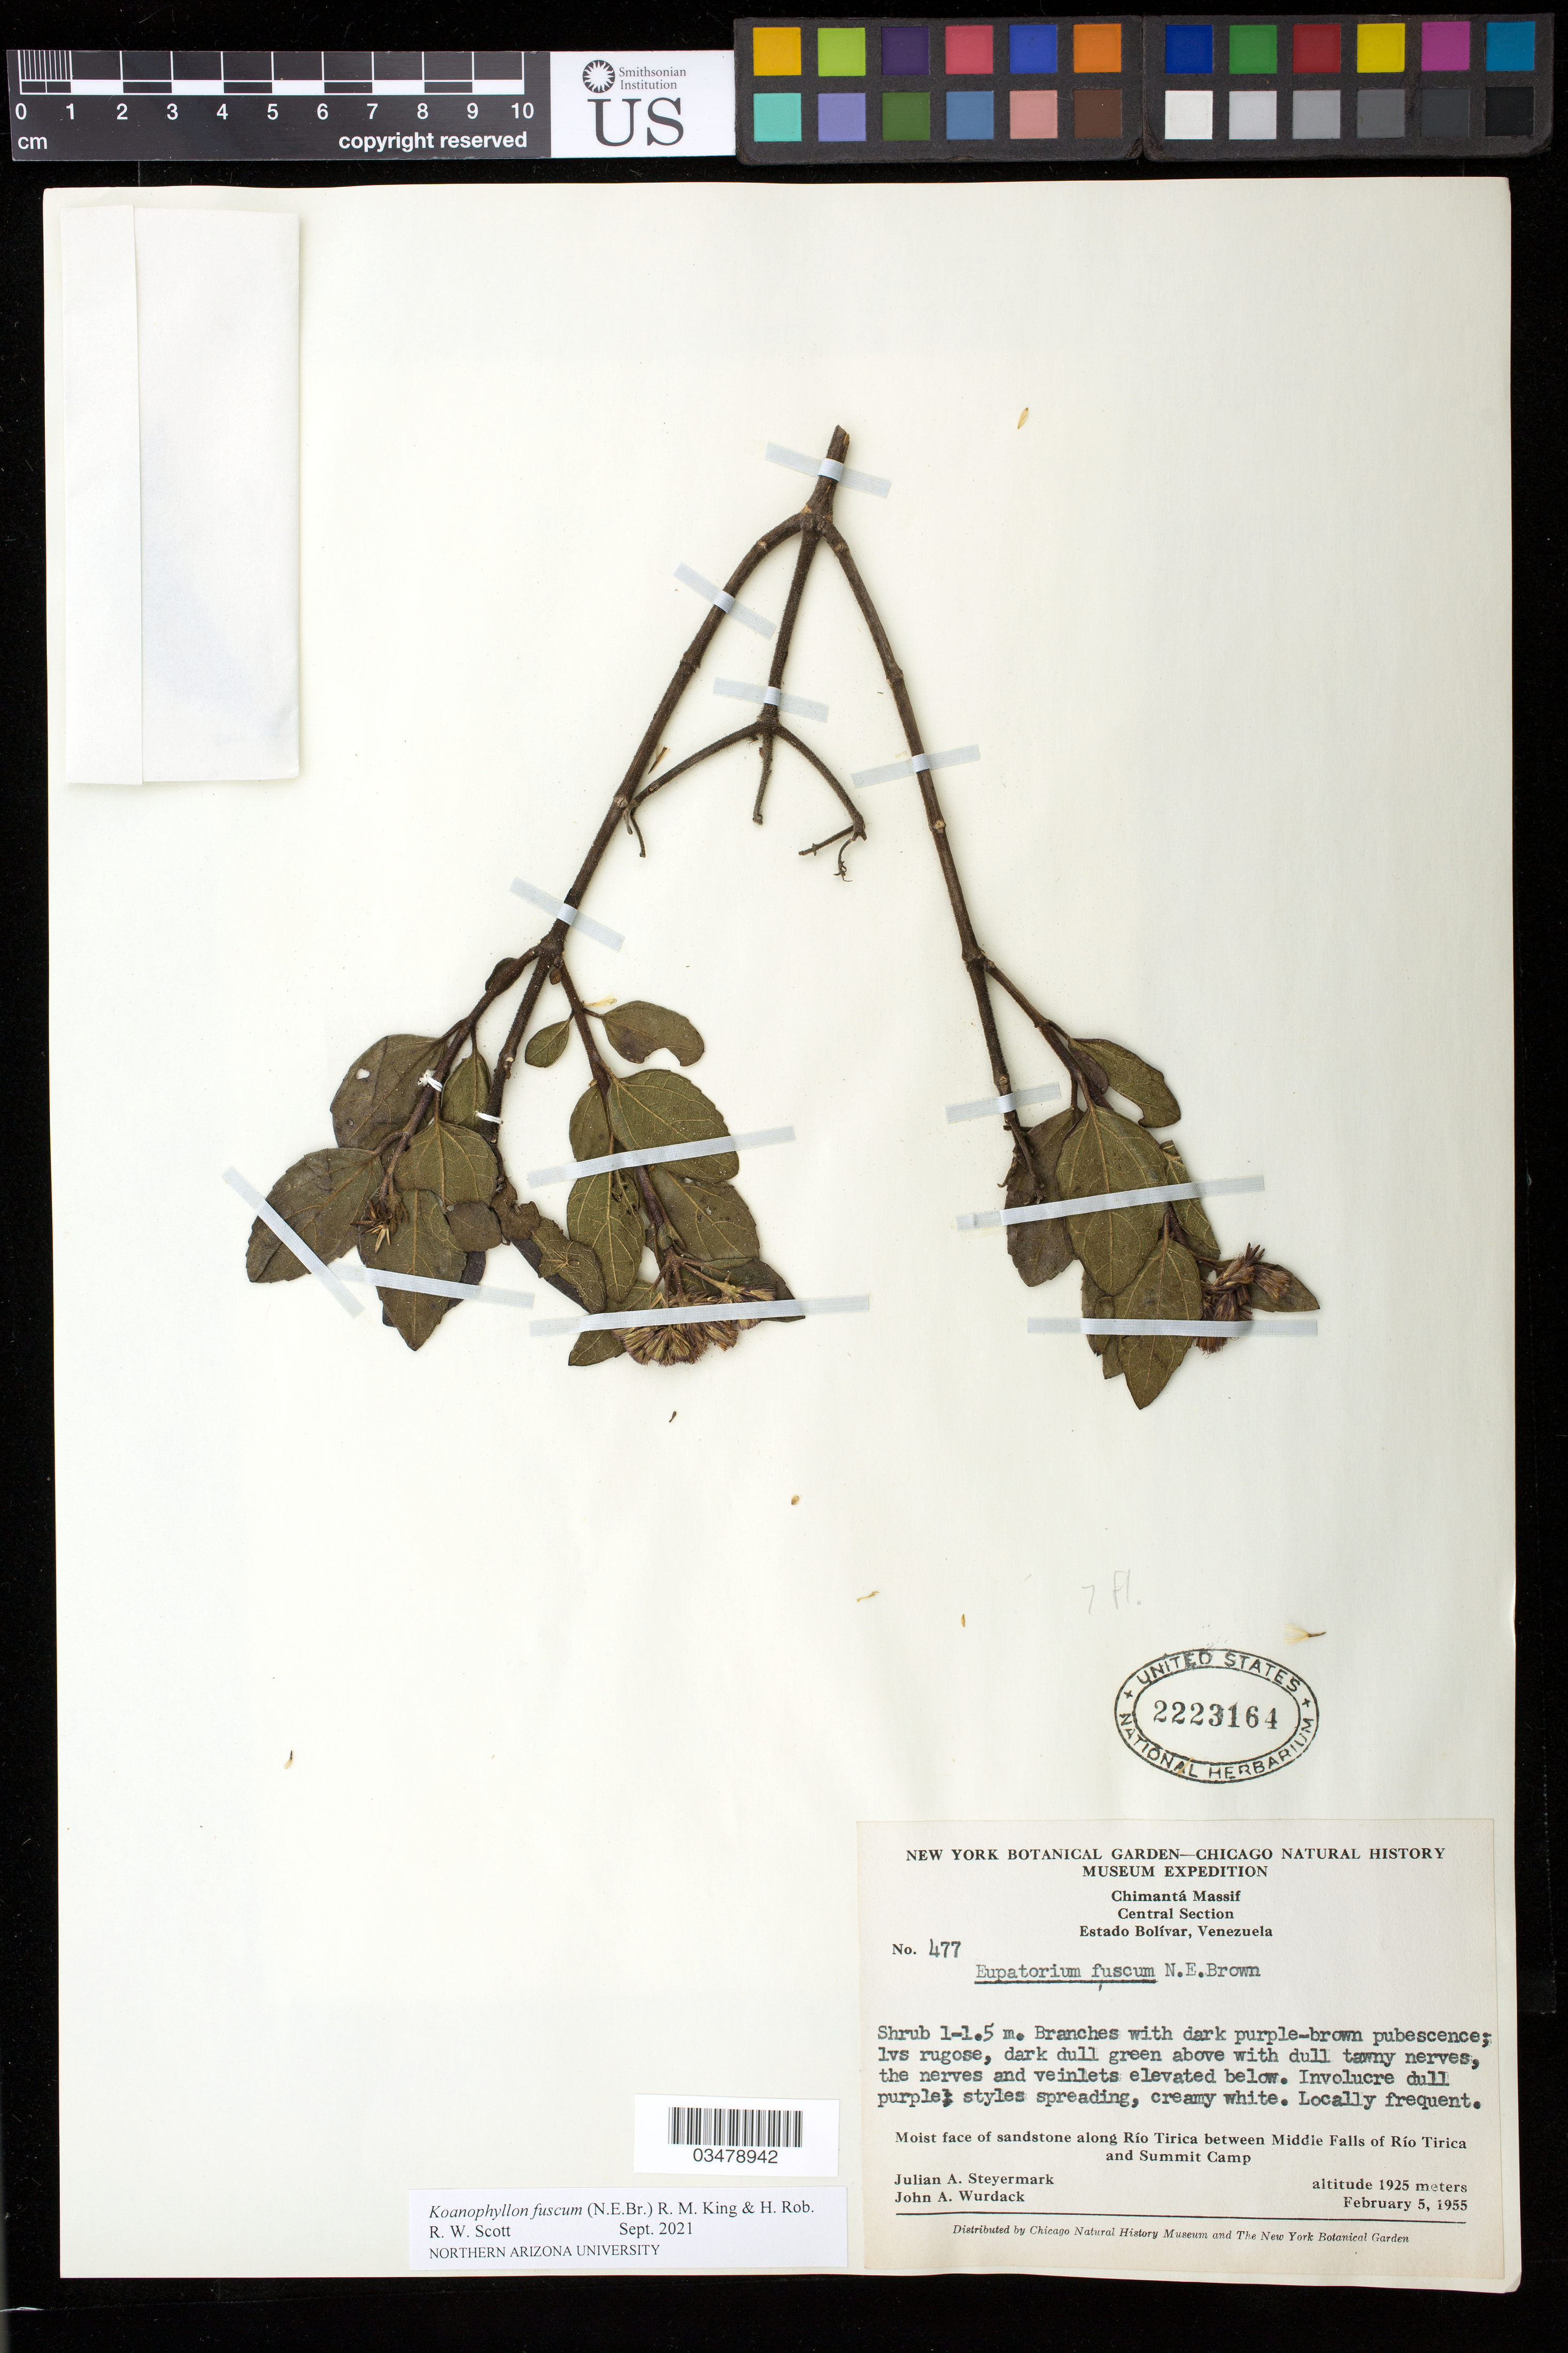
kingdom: Plantae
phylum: Tracheophyta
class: Magnoliopsida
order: Asterales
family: Asteraceae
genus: Koanophyllon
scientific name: Koanophyllon fuscum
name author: (N.E. Br.) R.M. King & H. Rob.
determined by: Scott, R. W.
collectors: J. Steyermark & J. J. Wurdack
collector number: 477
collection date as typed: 5-Feb-55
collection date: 1955-02-05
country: Venezuela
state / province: Bolívar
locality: Chimantá Massif, Central section; along Rio Tirica below summit camp.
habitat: Moist face of sandstone along river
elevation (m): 1925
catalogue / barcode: US 2223164